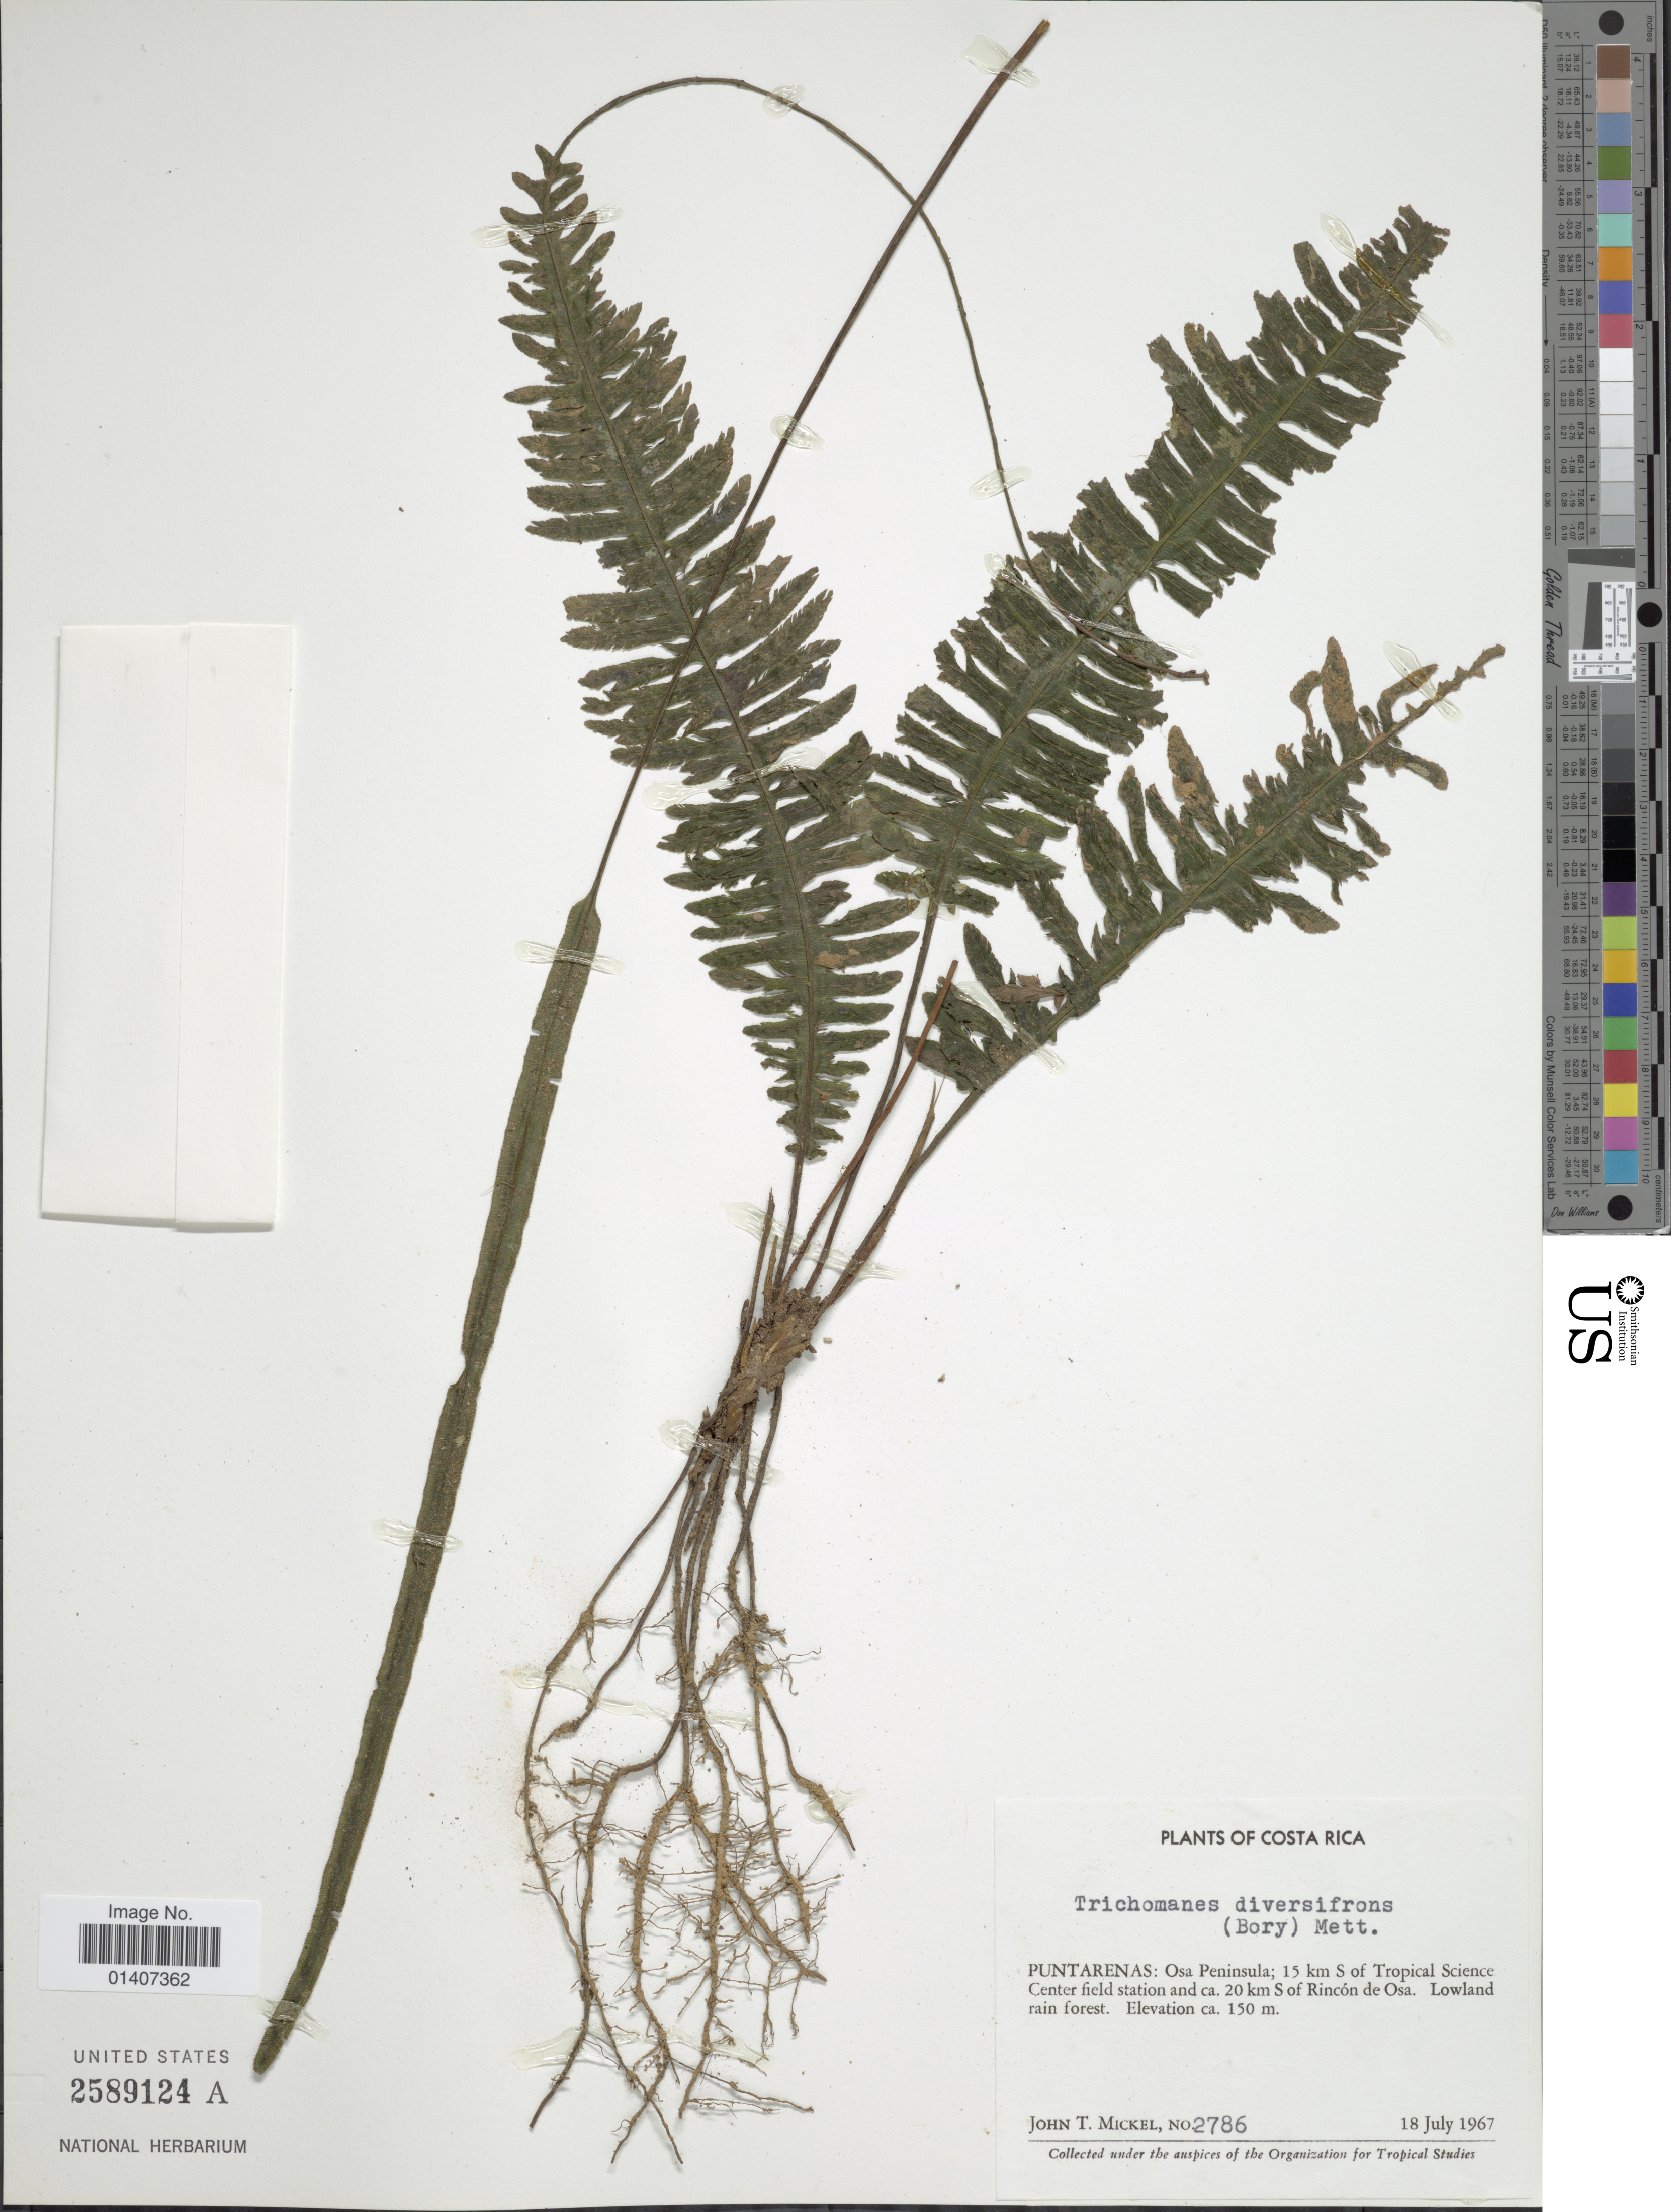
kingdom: Plantae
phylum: Tracheophyta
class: Polypodiopsida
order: Hymenophyllales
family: Hymenophyllaceae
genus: Trichomanes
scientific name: Trichomanes diversifrons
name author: (Bory) Mett. ex Sadeb.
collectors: J. T. Mickel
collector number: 2786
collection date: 1967-07-18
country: Costa Rica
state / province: Puntarenas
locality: Osa Peninsula; 15 km S of Tropical Science Center field station and ca. 20km S of Rincón de Osa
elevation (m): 150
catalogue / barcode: US 2589124A